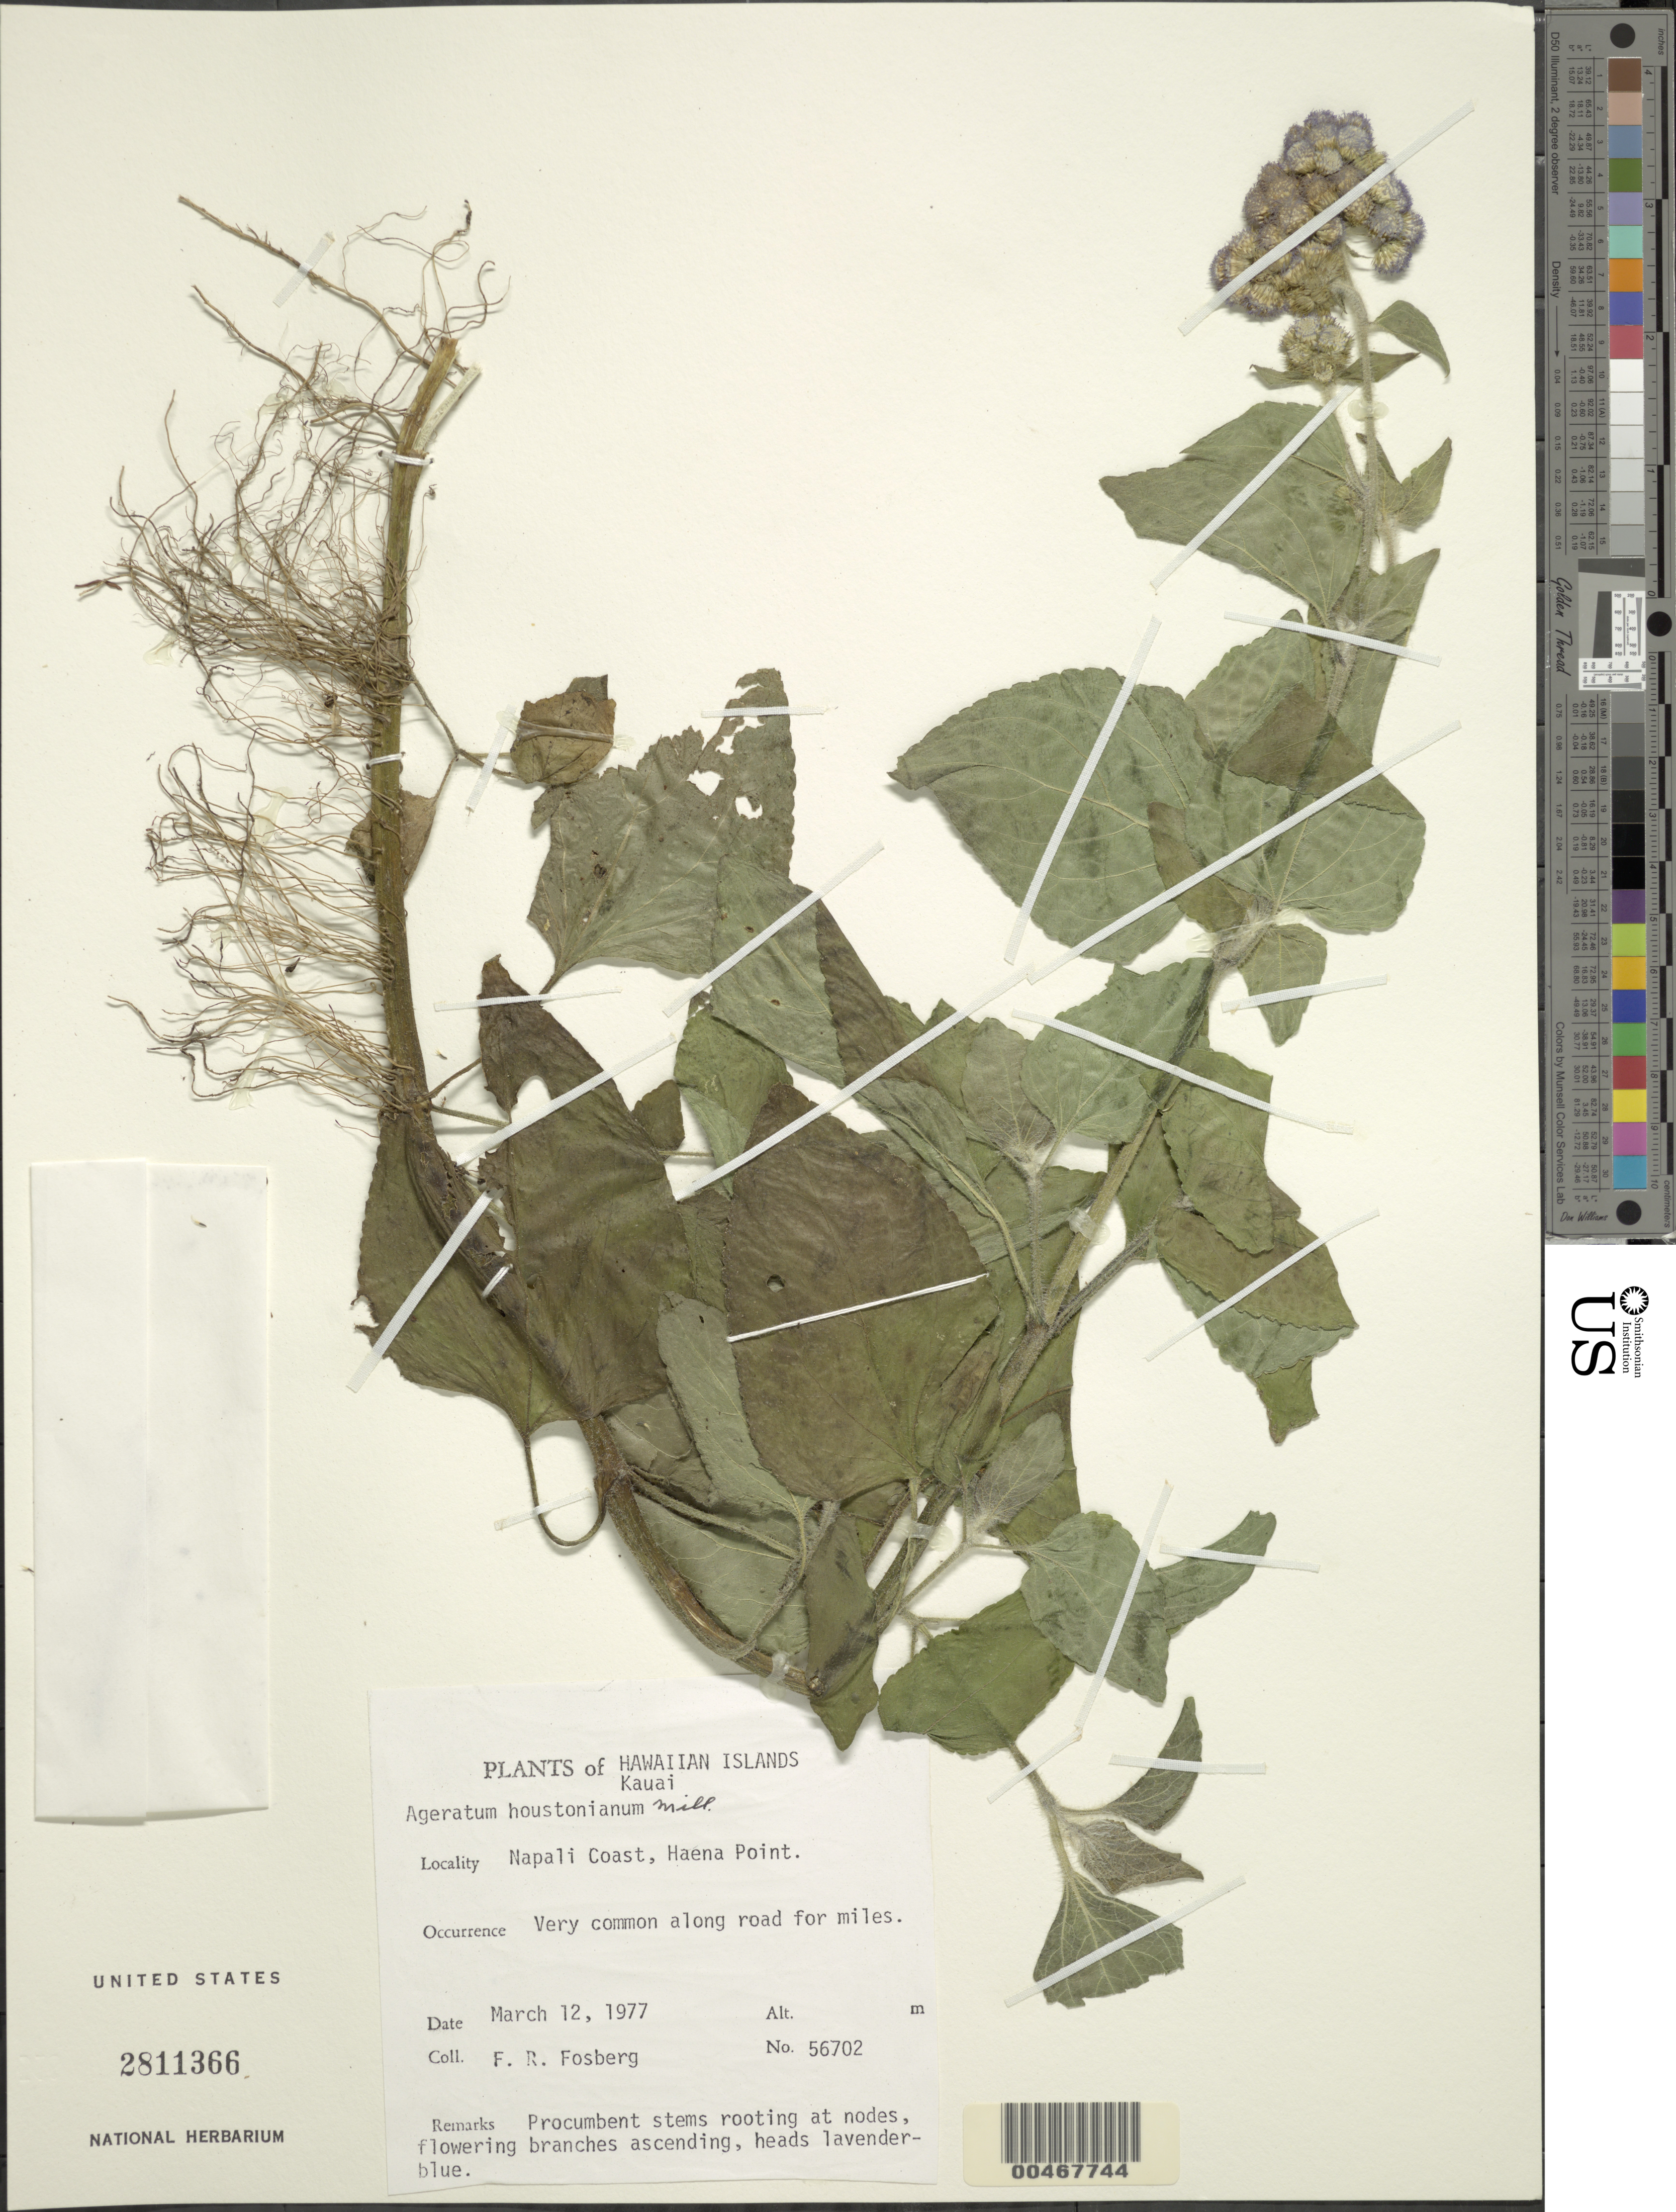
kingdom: Plantae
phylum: Tracheophyta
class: Magnoliopsida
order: Asterales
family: Asteraceae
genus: Ageratum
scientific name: Ageratum houstonianum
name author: Mill.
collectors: F. R. Fosberg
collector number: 56702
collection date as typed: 12 Mar 1977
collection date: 1977-03-12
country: United States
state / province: Hawaii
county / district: Kauai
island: Kaua'i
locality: Napali Coast, Haena Pt.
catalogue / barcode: US 2811366